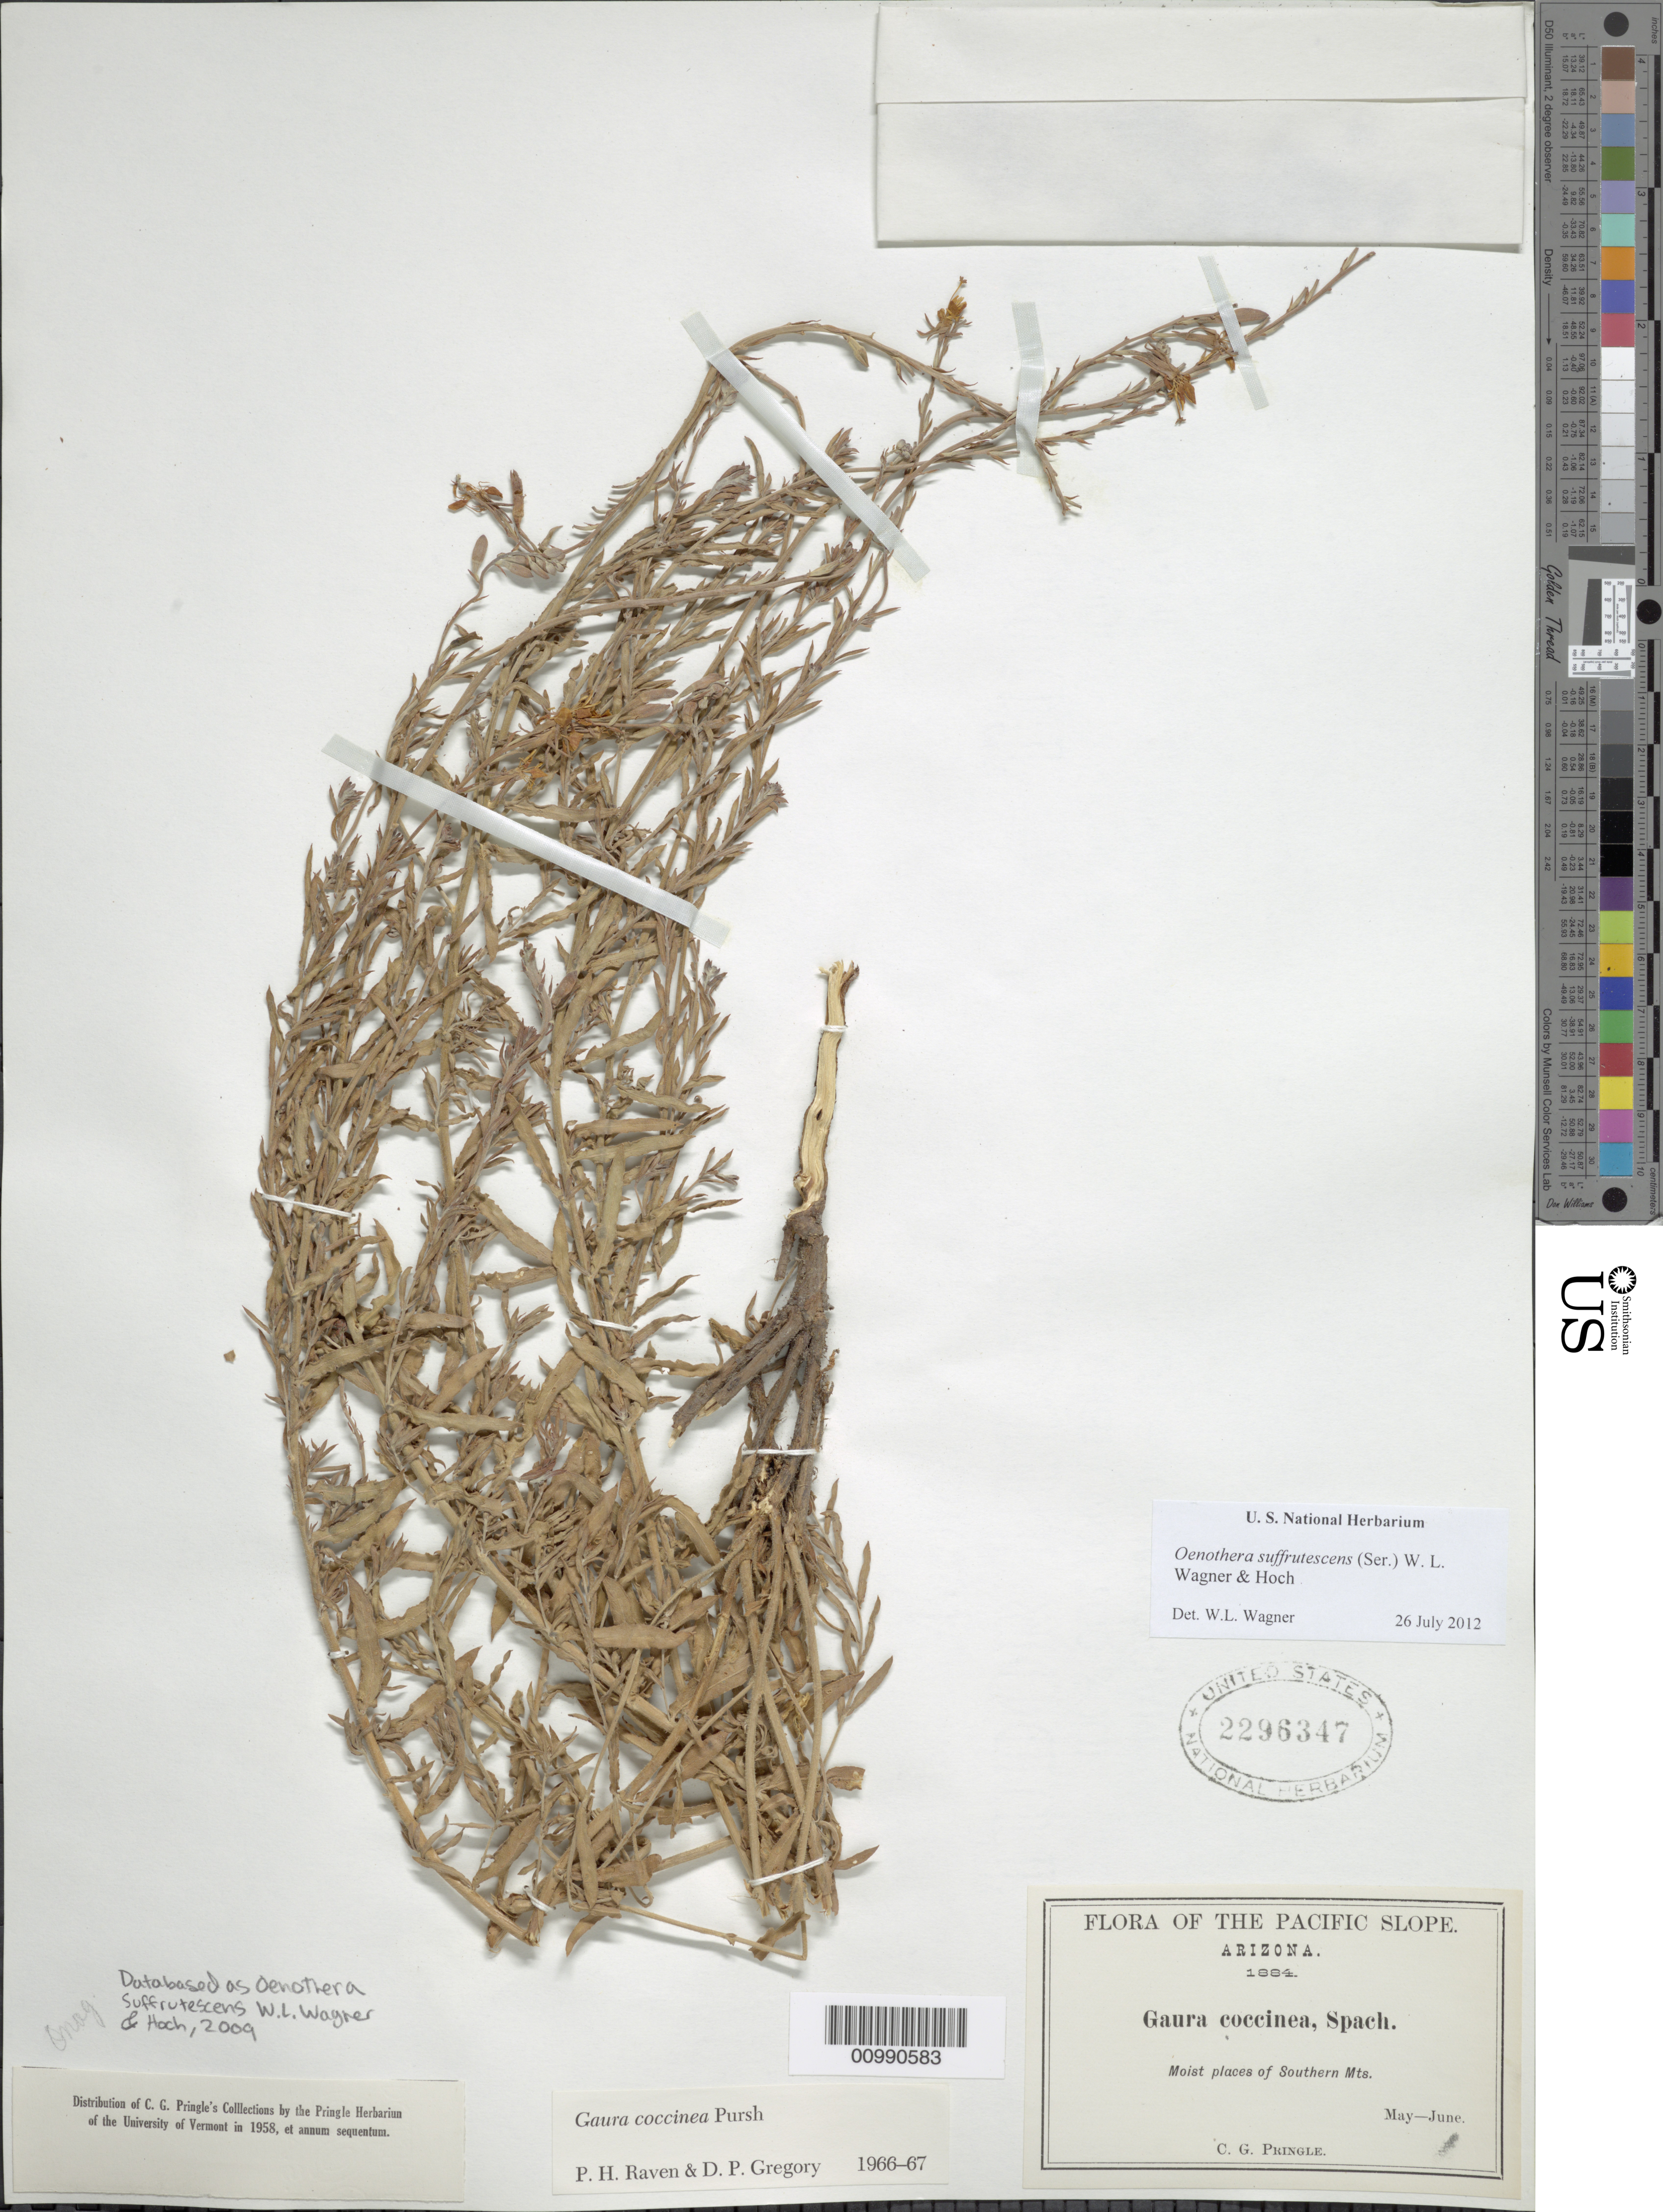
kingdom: Plantae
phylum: Tracheophyta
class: Magnoliopsida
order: Myrtales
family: Onagraceae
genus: Oenothera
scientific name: Oenothera suffrutescens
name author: (Ser.) W.L. Wagner & Hoch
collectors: C. G. Pringle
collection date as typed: May 1884 to -- Jun 1884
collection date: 1884-05/1884-06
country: United States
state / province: Arizona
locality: Southern Mts.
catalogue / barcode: US 2296347